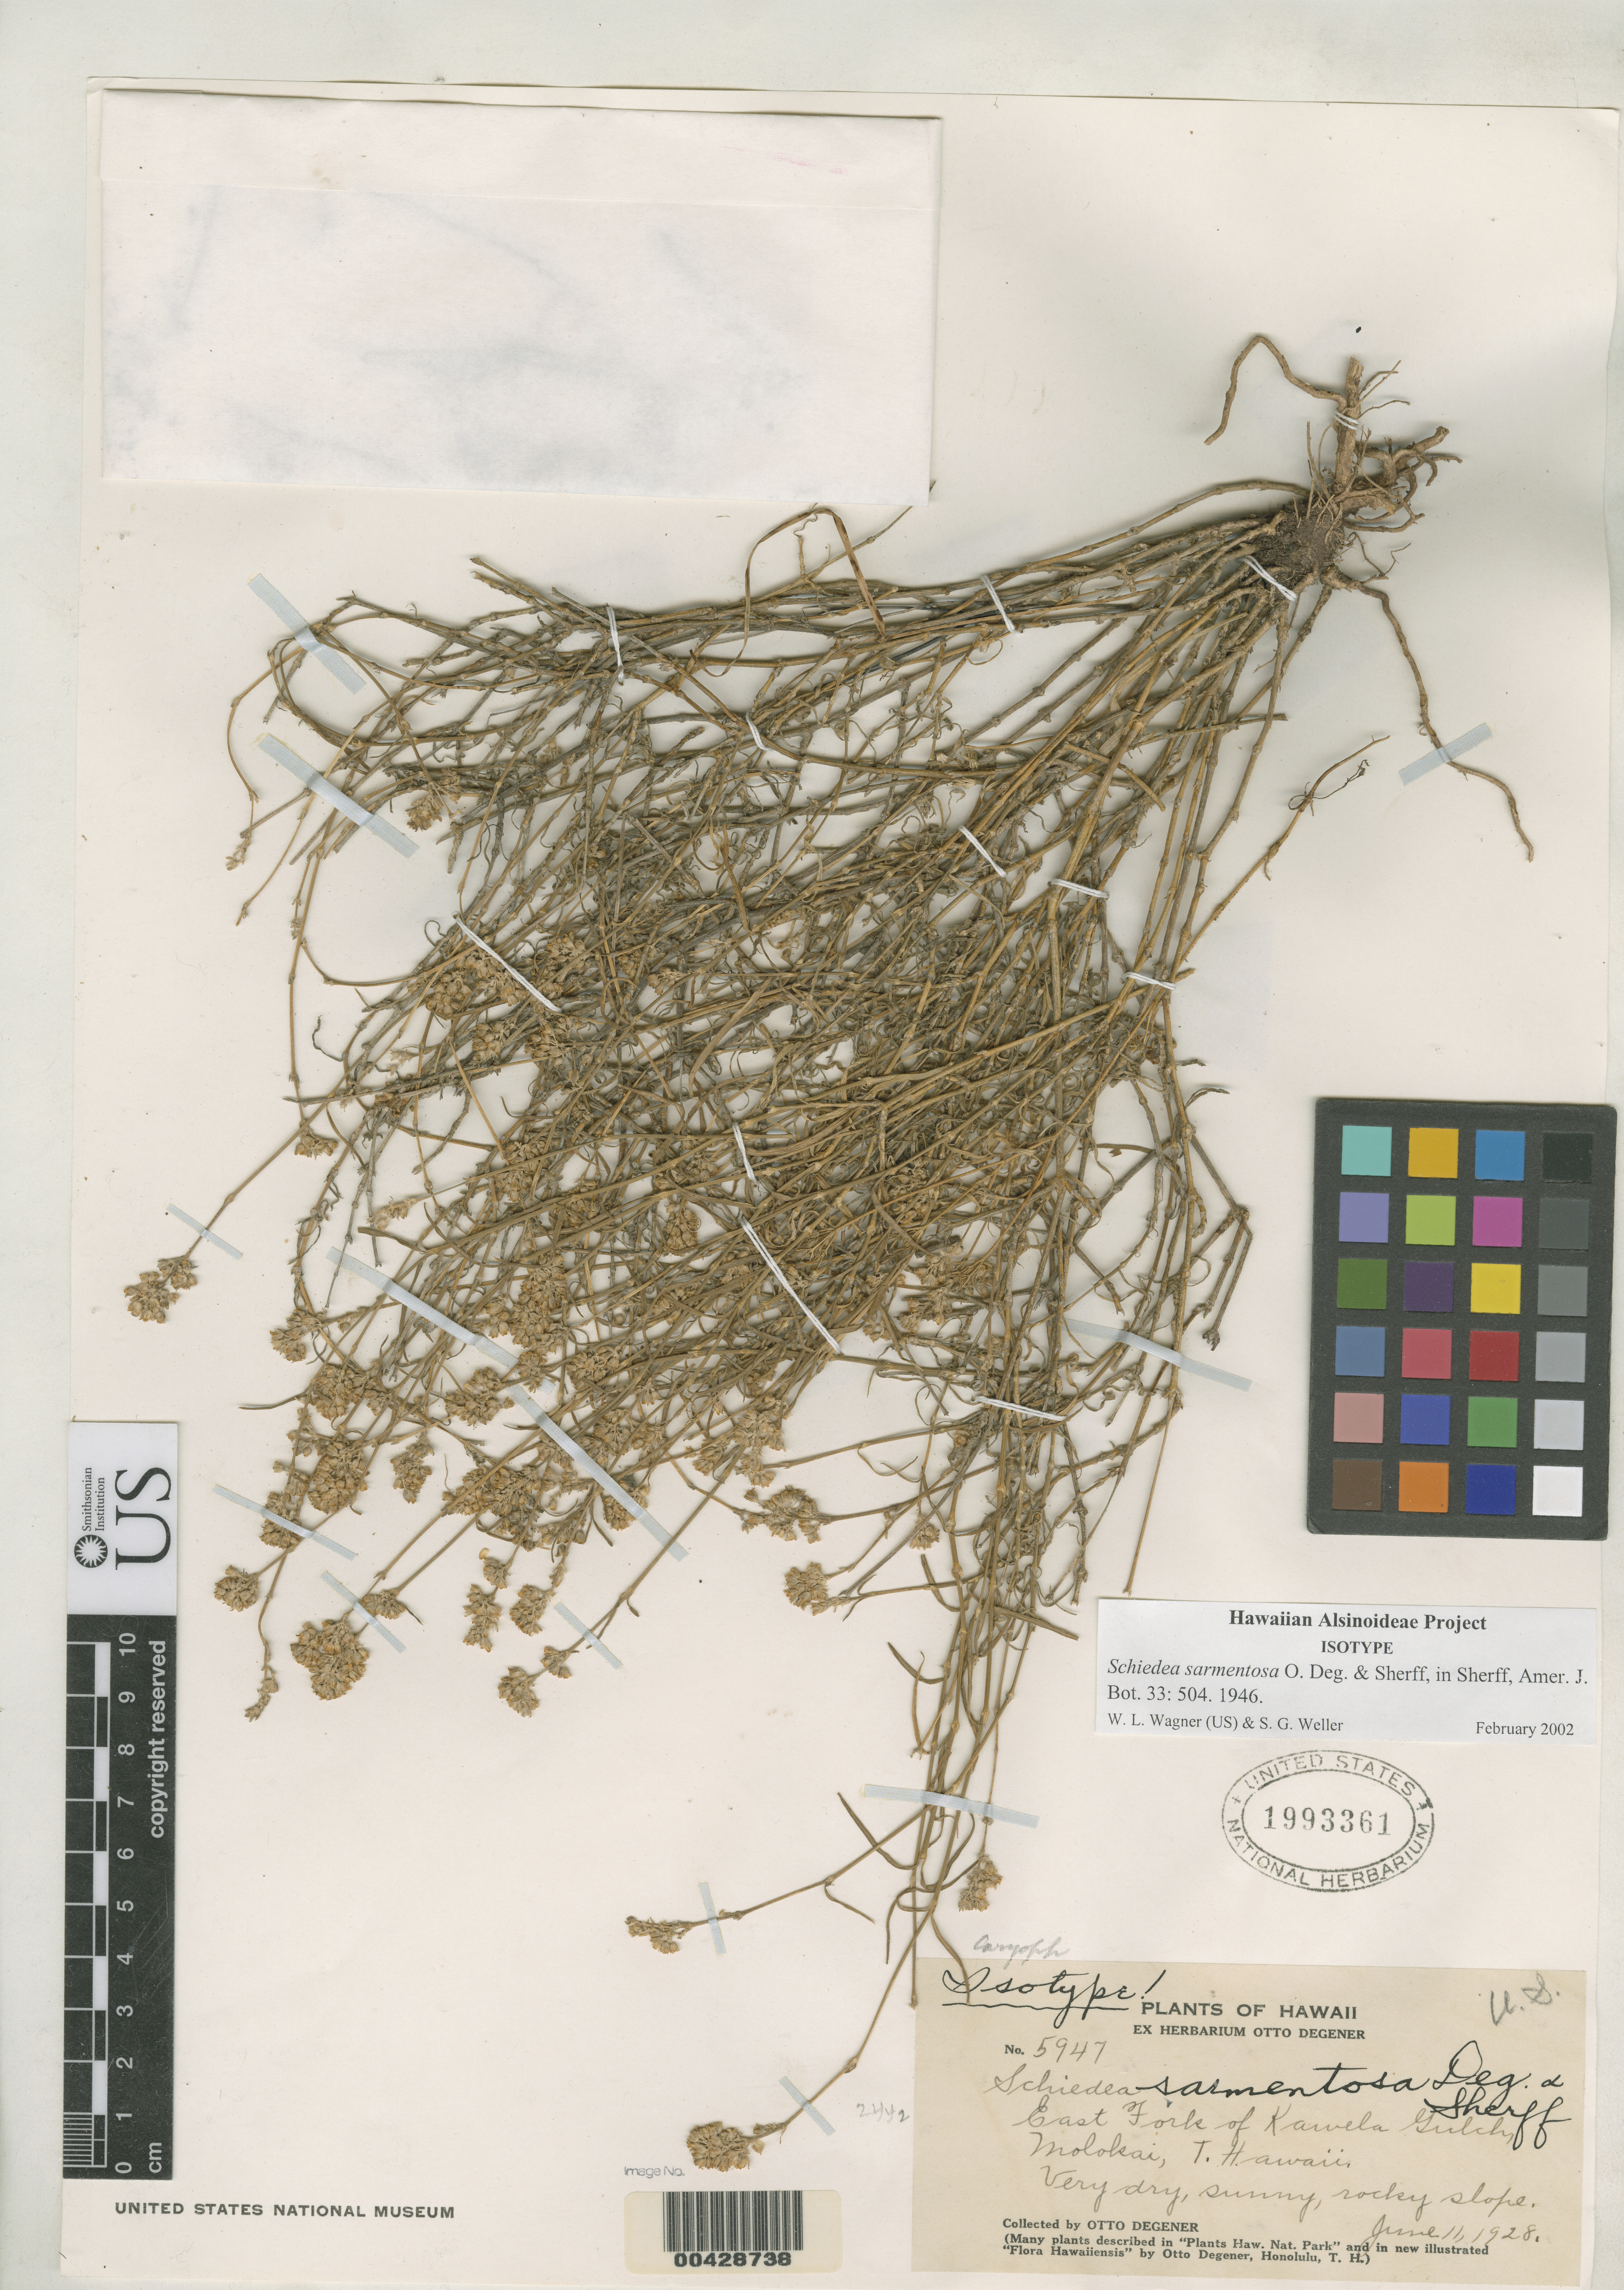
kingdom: Plantae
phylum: Tracheophyta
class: Magnoliopsida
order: Caryophyllales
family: Caryophyllaceae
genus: Schiedea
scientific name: Schiedea sarmentosa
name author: O. Deg. & Sherff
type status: Isotype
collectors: O. Degener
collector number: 5947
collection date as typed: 11 Jun 1928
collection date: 1928-06-11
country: United States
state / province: Hawaii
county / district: Maui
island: Moloka'i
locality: East fork of Kawela Gulch.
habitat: Very dry, sunny, rocky slope.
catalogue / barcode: US 1993361